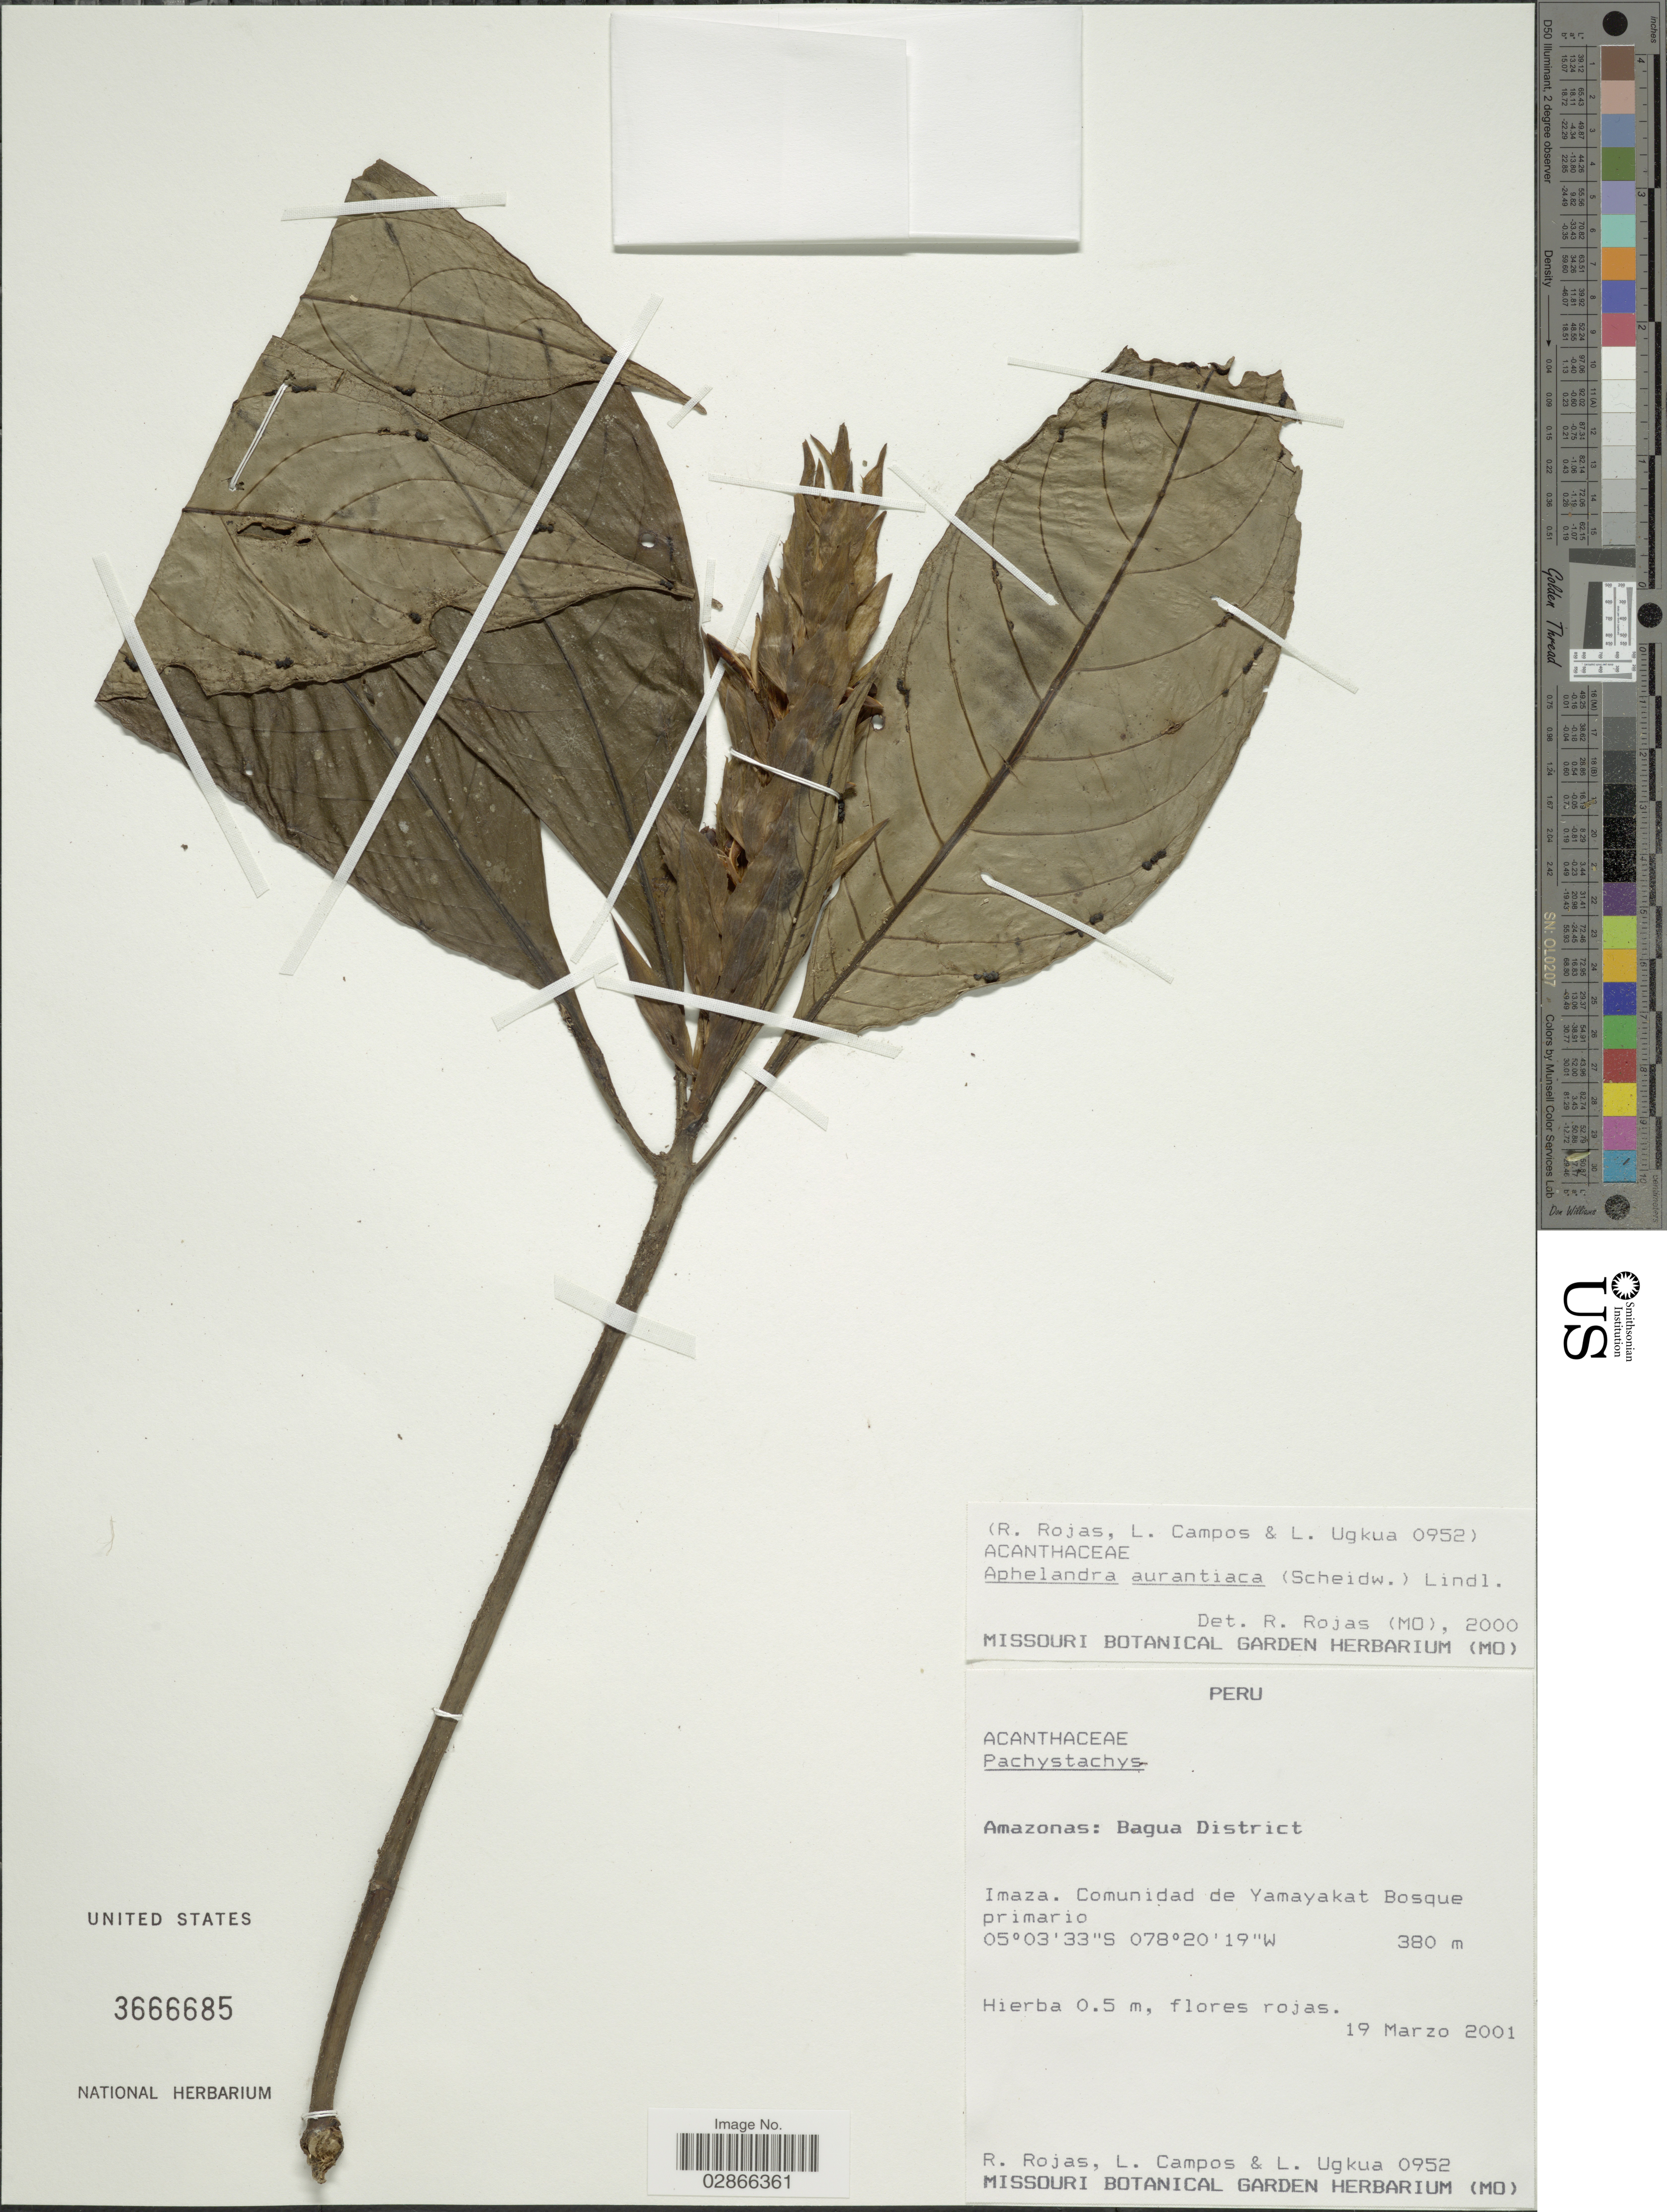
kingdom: Plantae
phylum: Tracheophyta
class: Magnoliopsida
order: Lamiales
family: Acanthaceae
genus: Aphelandra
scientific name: Aphelandra aurantiaca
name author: (Scheidw.) Lindl.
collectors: R. Rojas, L. Campos & L. Ugkua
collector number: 0952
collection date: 2001-03-19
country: Peru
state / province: Amazonas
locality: Bagua District. Imaza. Comunidad de Yamayakat Bosque primario.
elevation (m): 380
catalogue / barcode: US 3666685